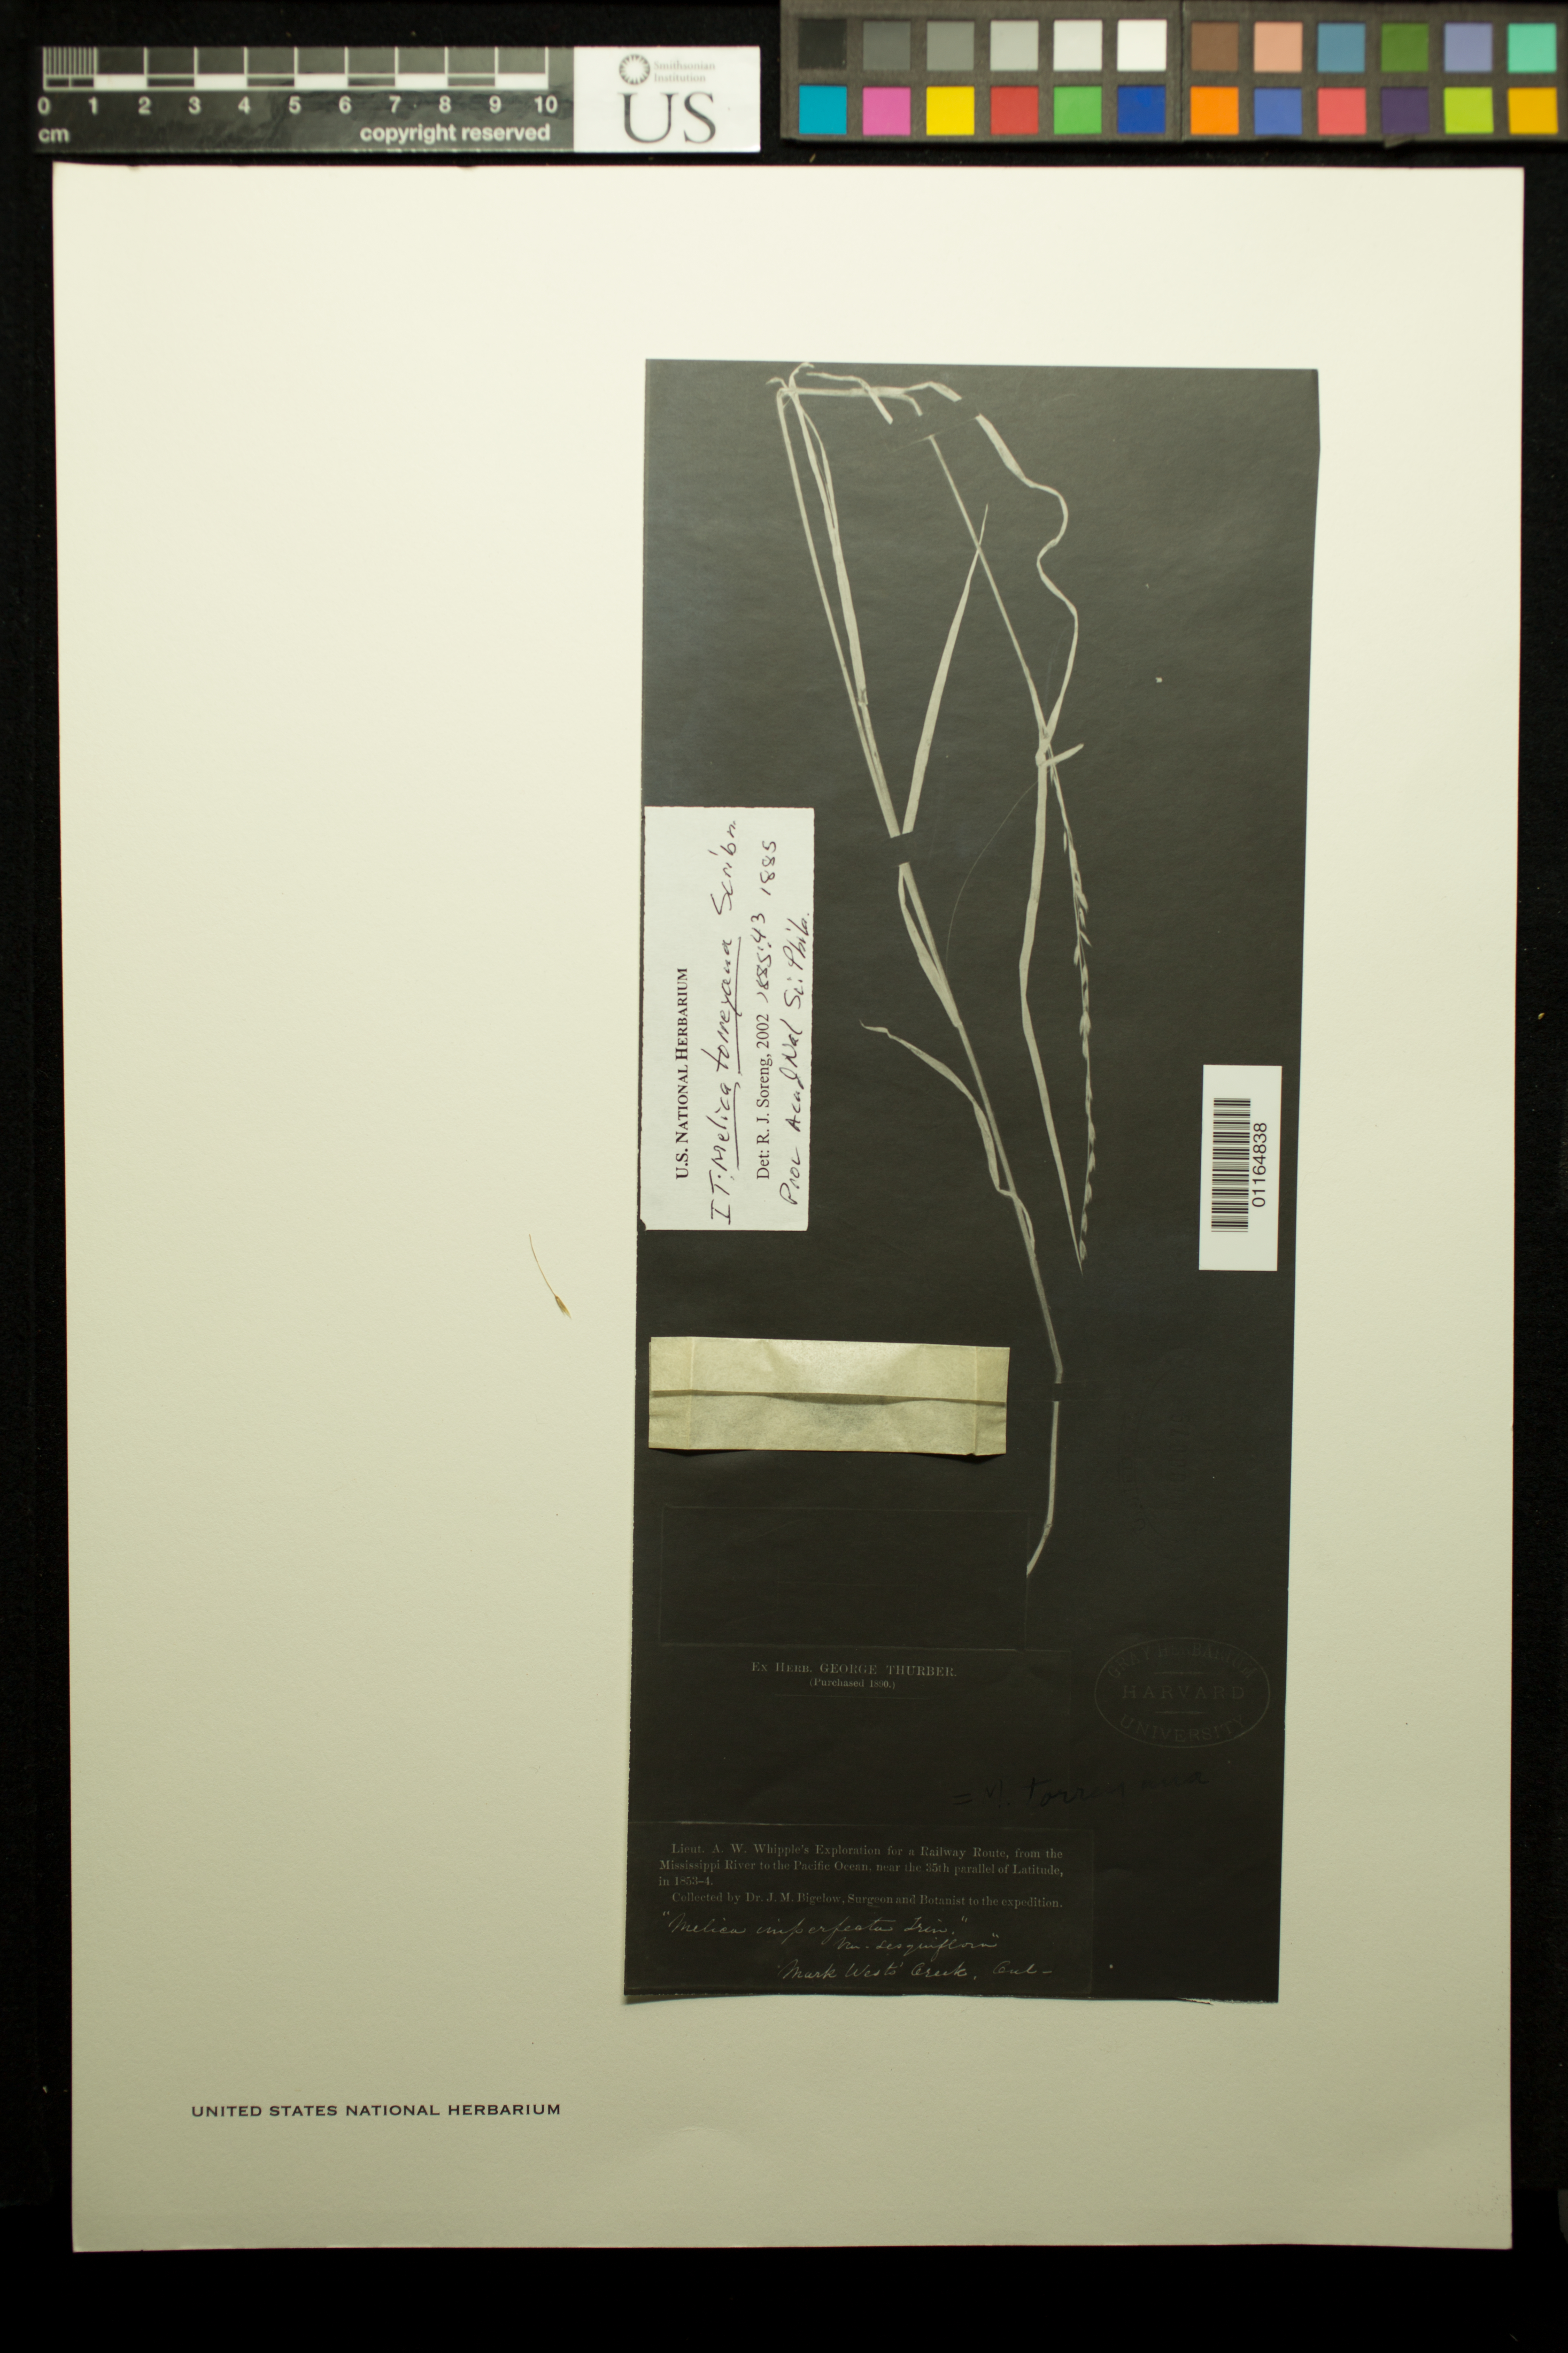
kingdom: Plantae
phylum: Tracheophyta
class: Liliopsida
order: Poales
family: Poaceae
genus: Melica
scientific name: Melica torreyana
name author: Scribn.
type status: Isosyntype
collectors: J. M. Bigelow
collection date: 1853/1854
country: United States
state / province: California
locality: near Lat. 35º N, Mark West's Creek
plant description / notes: Photostat and fragmentary material of type specimen ex herb. Gray (GH/HUH)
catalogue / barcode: US 100079